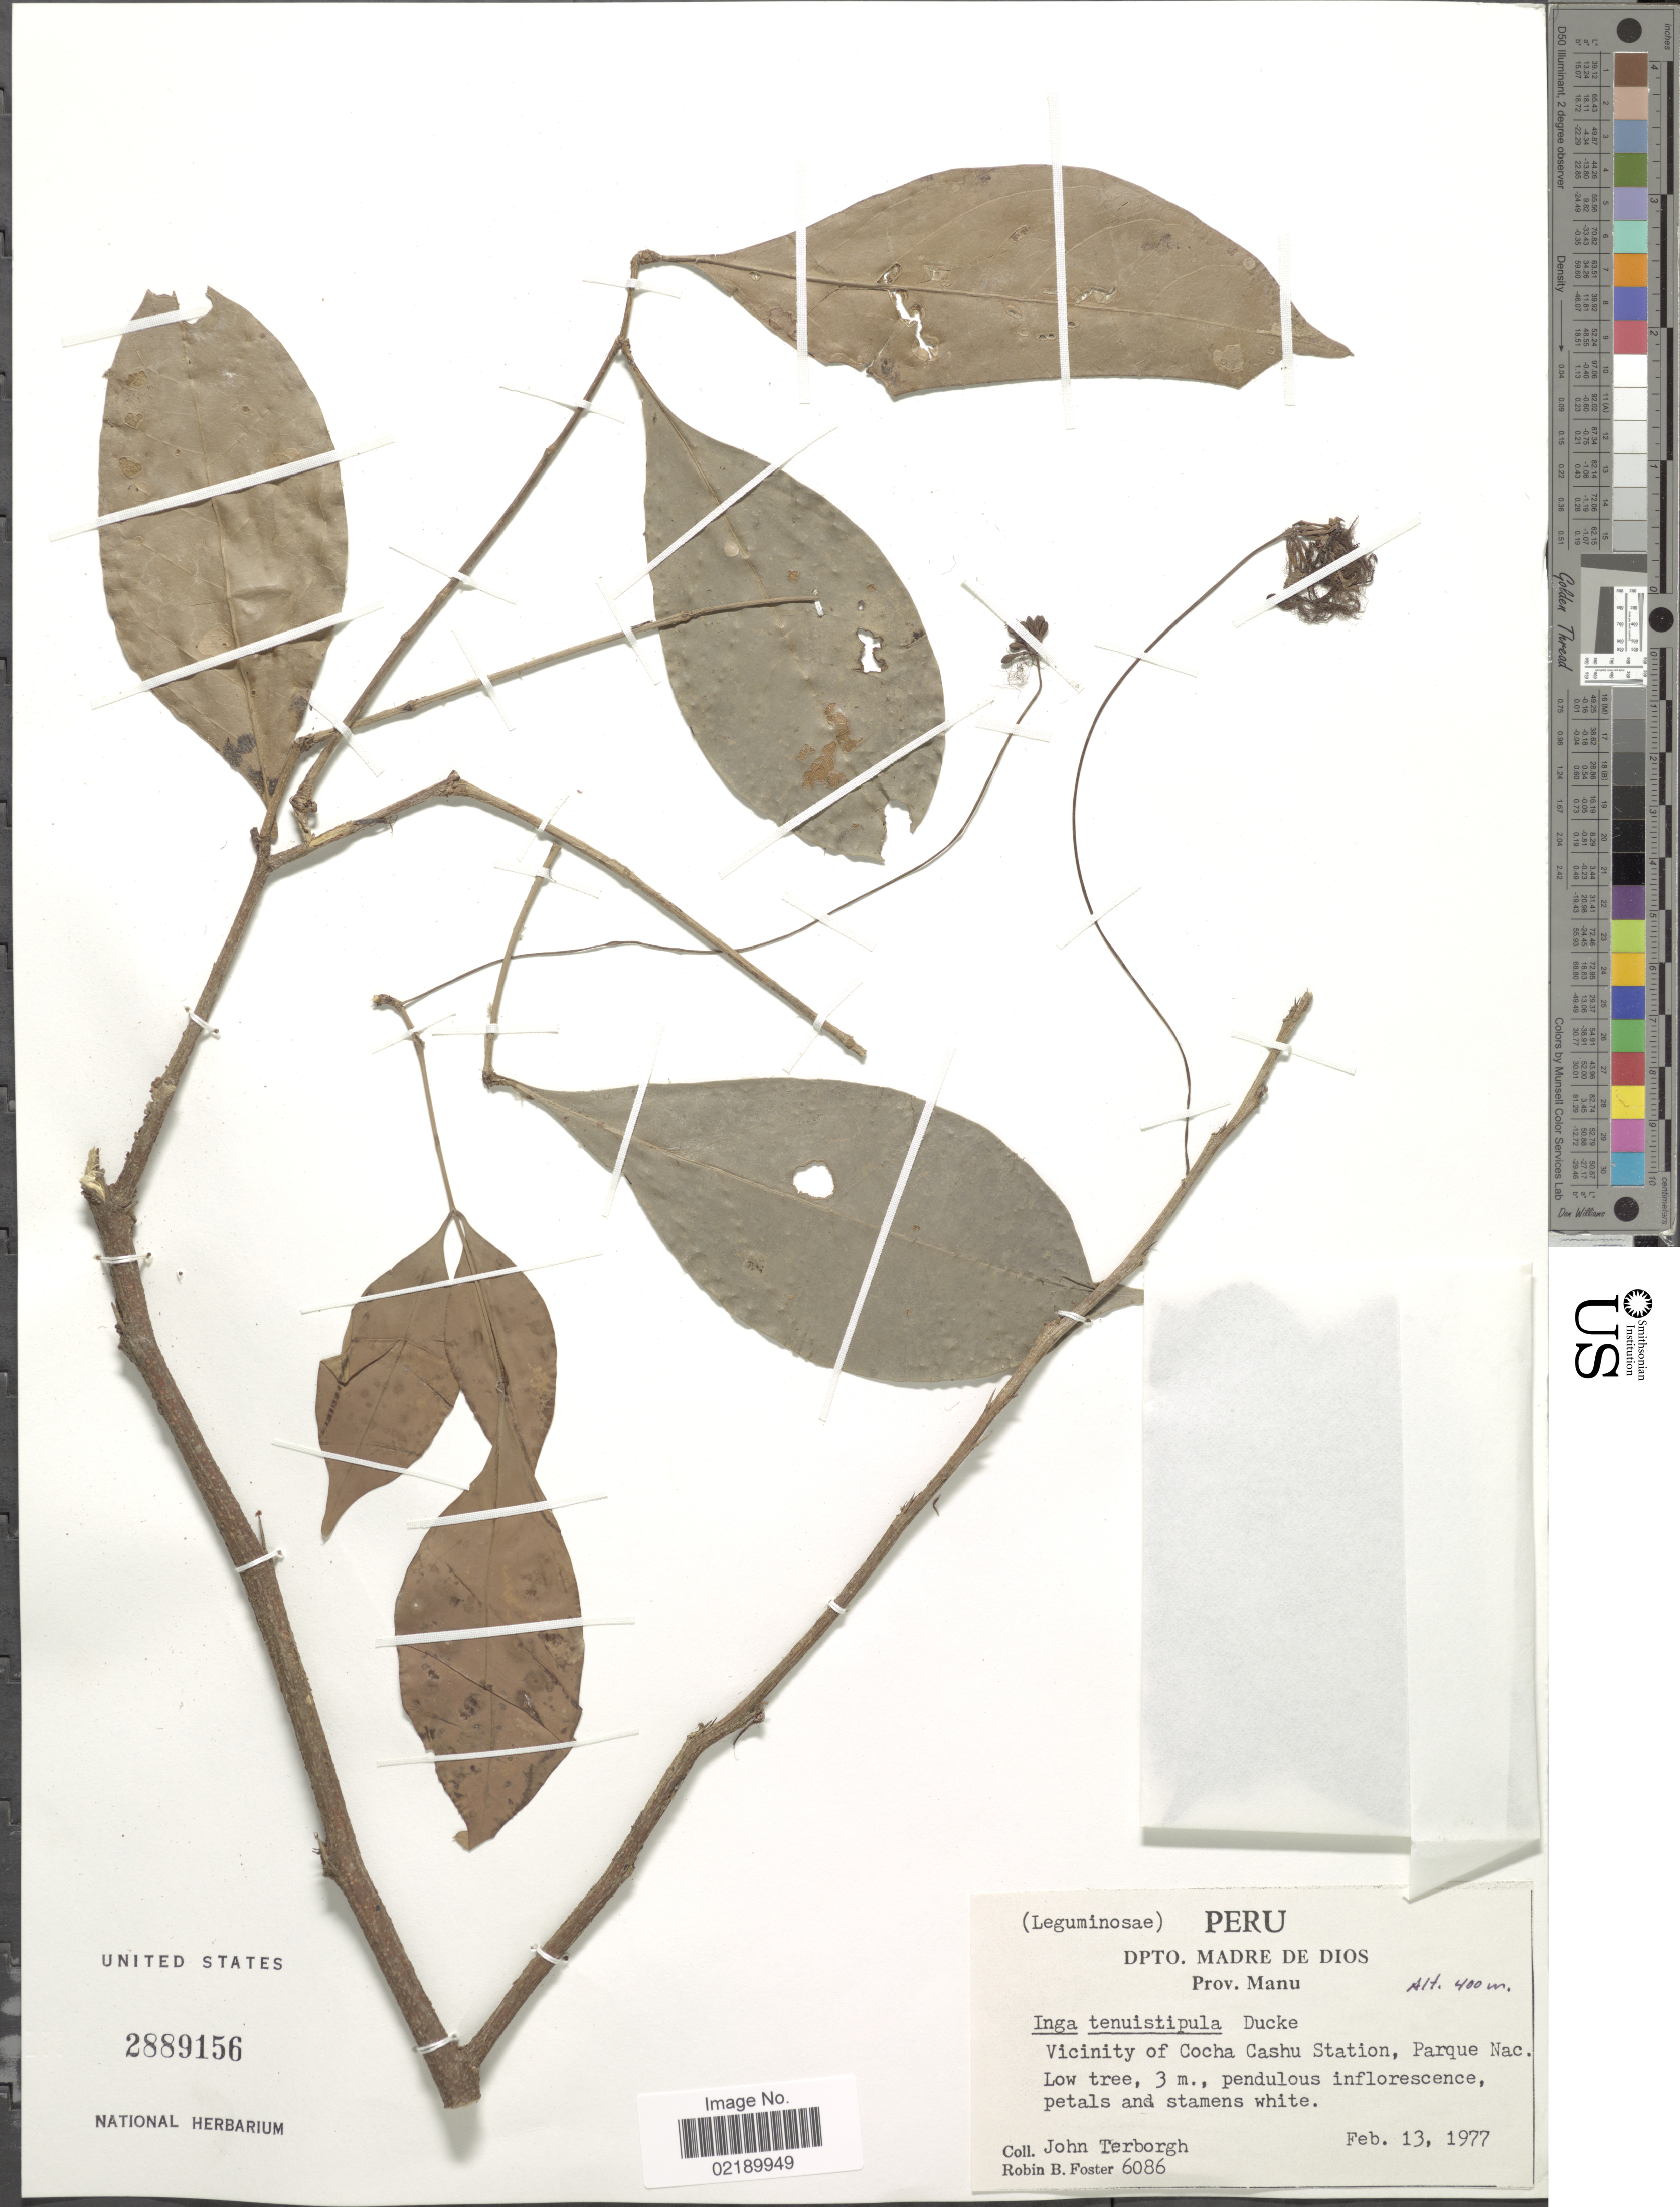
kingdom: Plantae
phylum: Tracheophyta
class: Magnoliopsida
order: Fabales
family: Fabaceae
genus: Inga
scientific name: Inga tenuistipula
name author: Ducke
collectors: J. Terborgh & R. B. Foster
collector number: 6086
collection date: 1977-02-13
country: Peru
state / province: Madre de Dios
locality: Prov. Manu, Vicinity of Cocha Cashu Station, Parque Nac.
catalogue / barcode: US 2889156